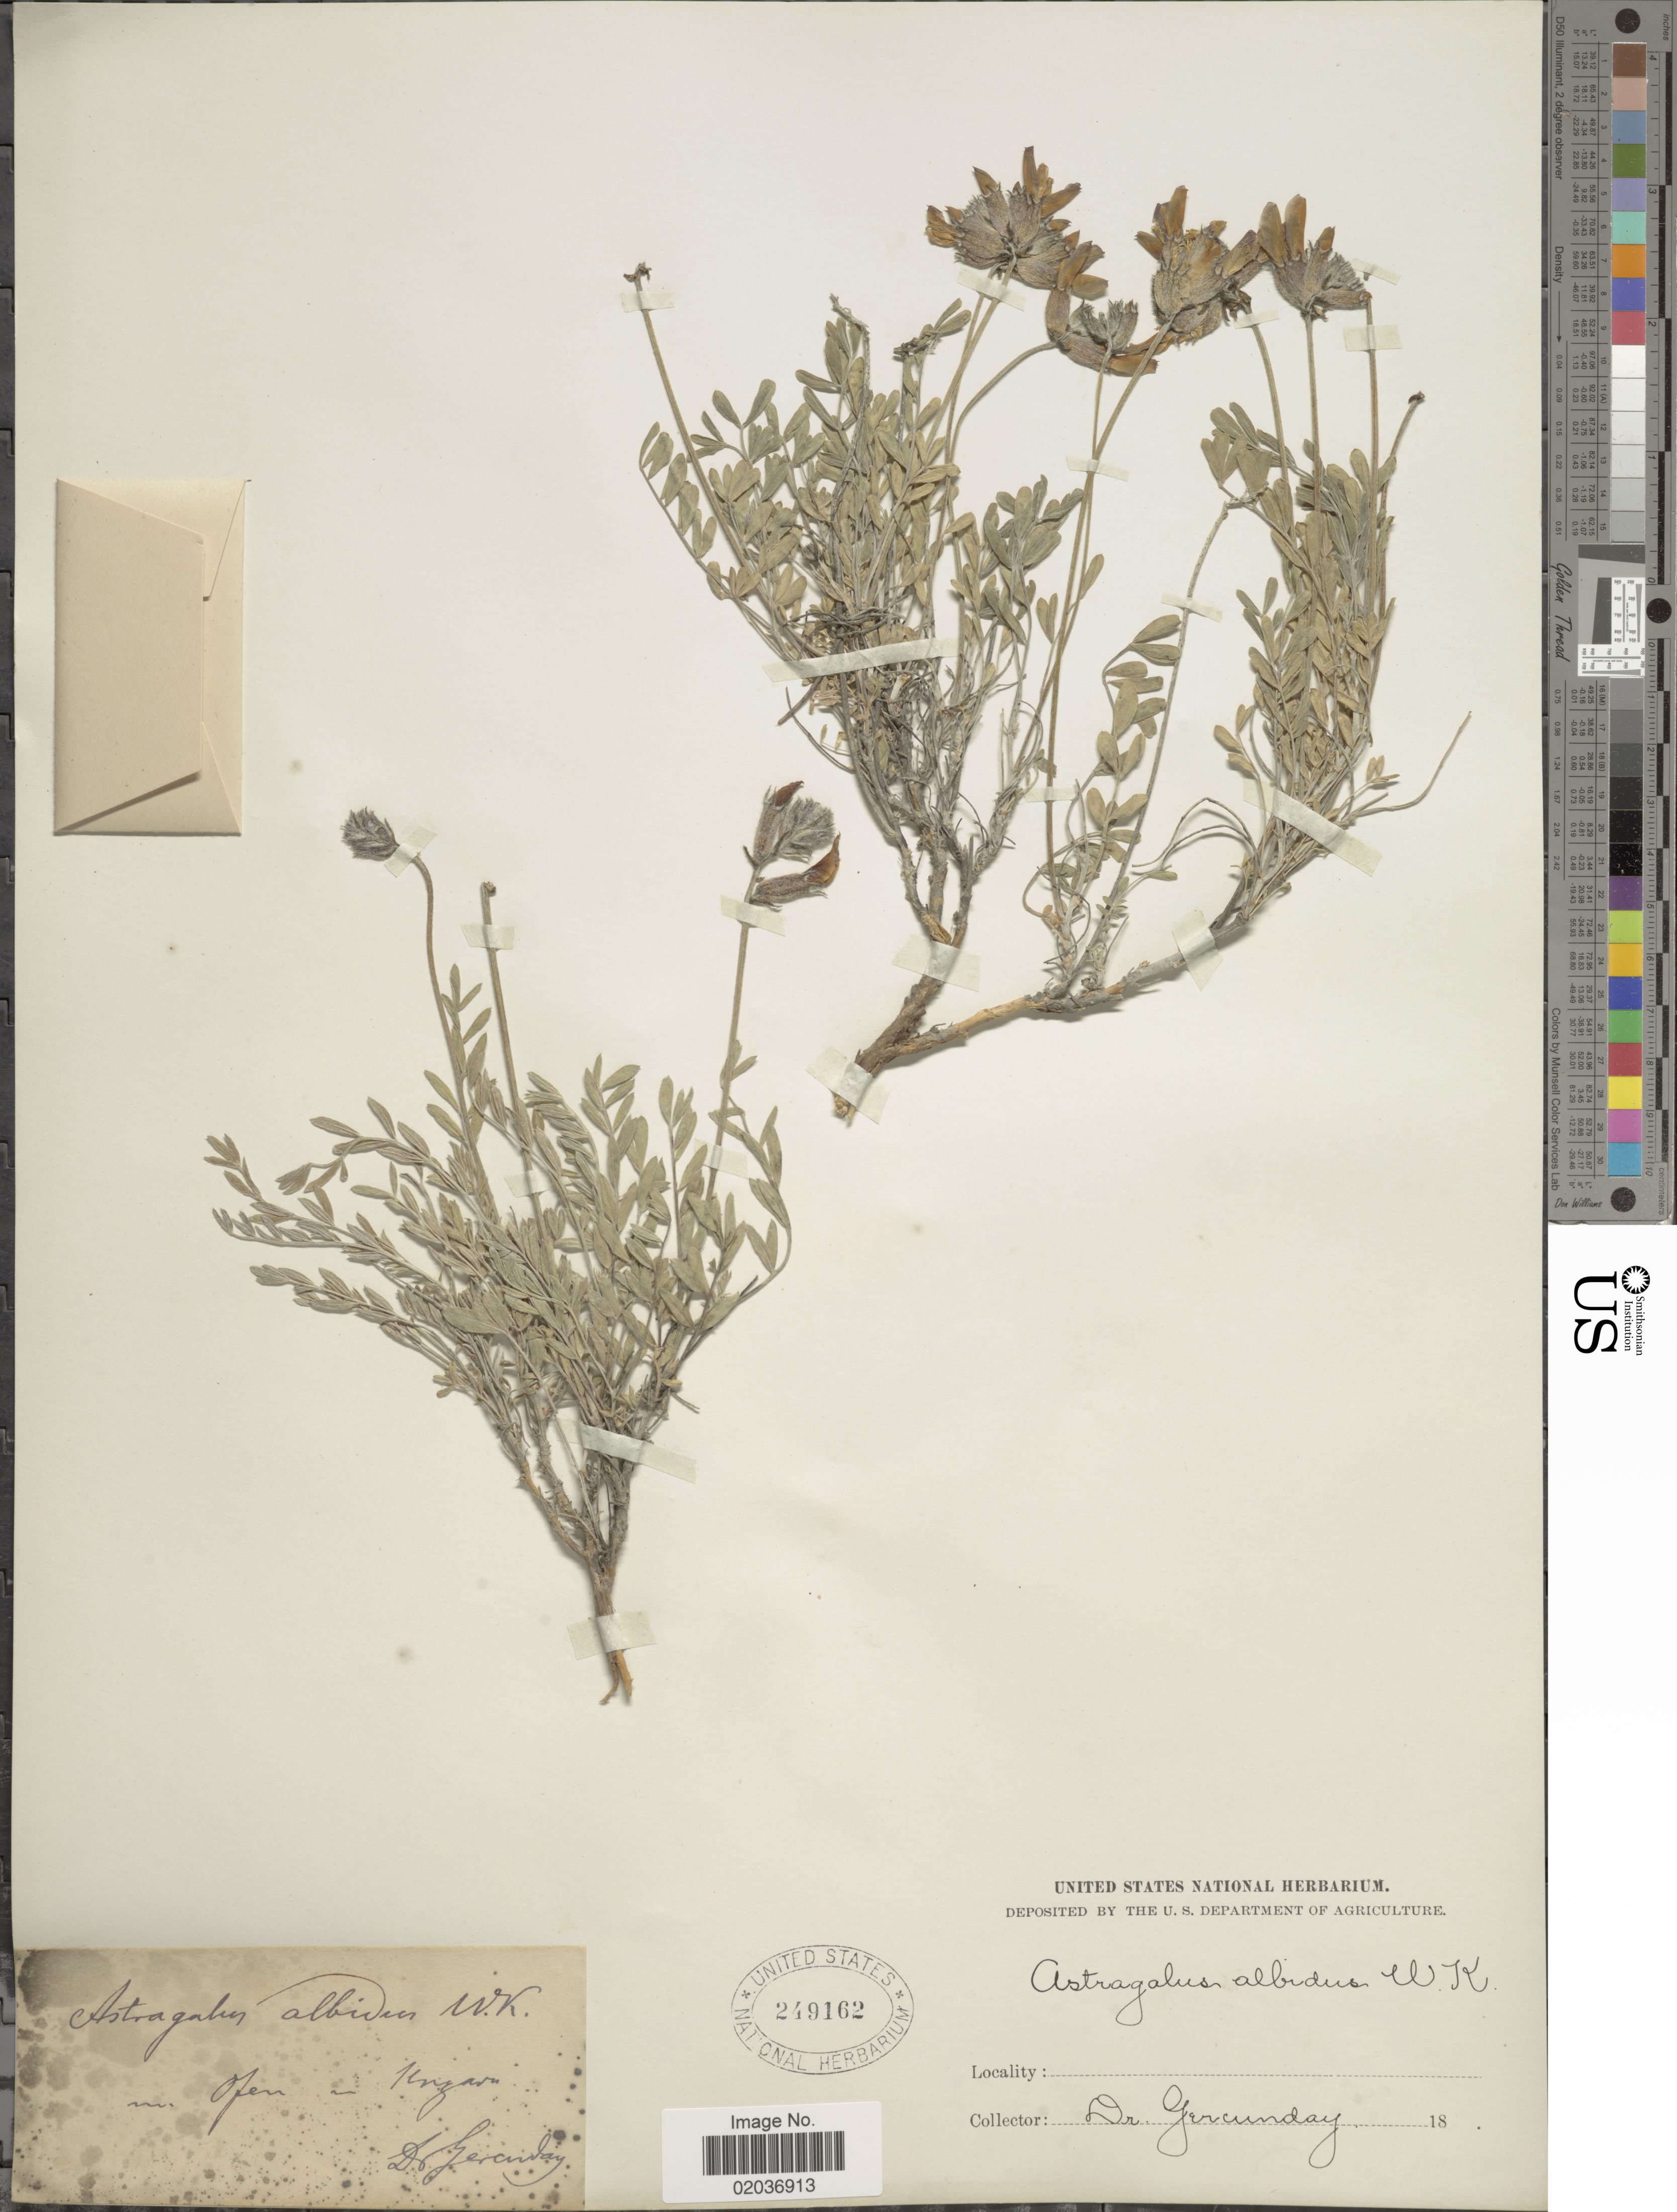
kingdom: Plantae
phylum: Tracheophyta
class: Magnoliopsida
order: Fabales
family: Fabaceae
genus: Astragalus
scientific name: Astragalus albidus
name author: Waldst.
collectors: J. Gerenday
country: Hungary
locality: Ungarn [interpreted]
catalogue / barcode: US 249162